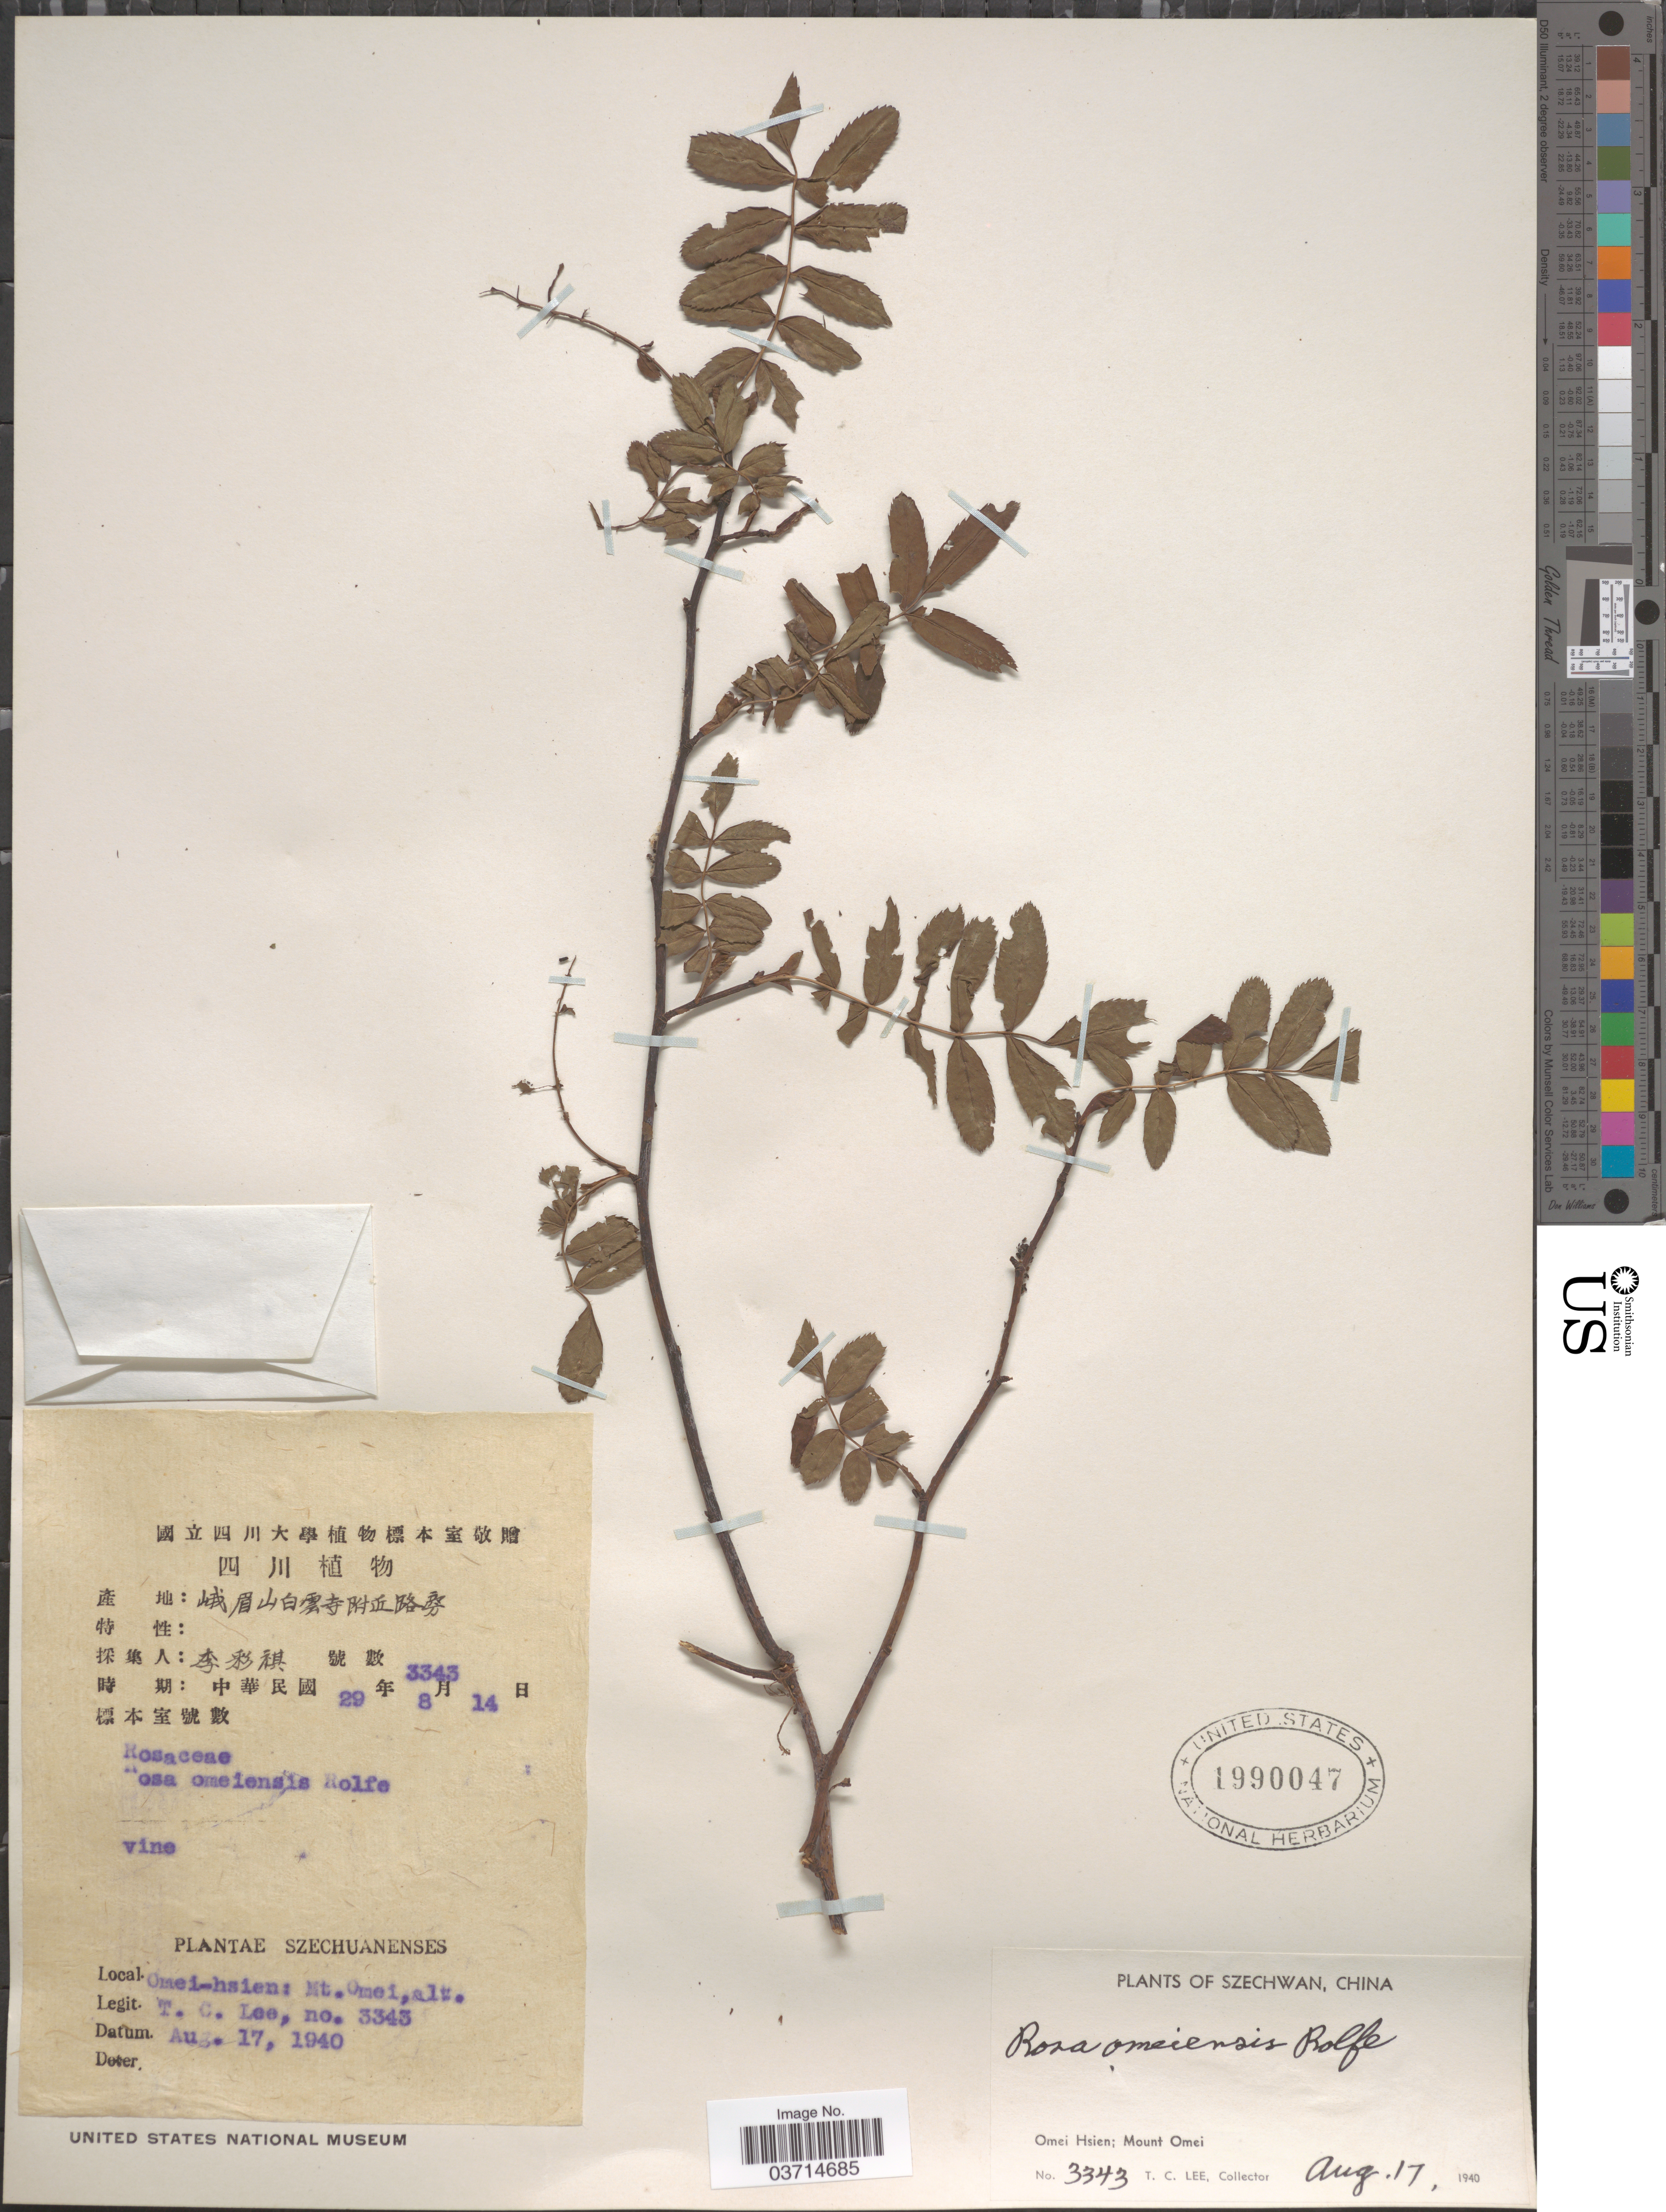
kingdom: Plantae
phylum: Tracheophyta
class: Magnoliopsida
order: Rosales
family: Rosaceae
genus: Rosa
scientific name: Rosa omeiensis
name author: Rolfe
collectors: T. Lee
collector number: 3343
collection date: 1940-08-17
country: China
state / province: Sichuan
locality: Szechwan. Omei Hsien: Mount Omei.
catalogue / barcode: US 1990047